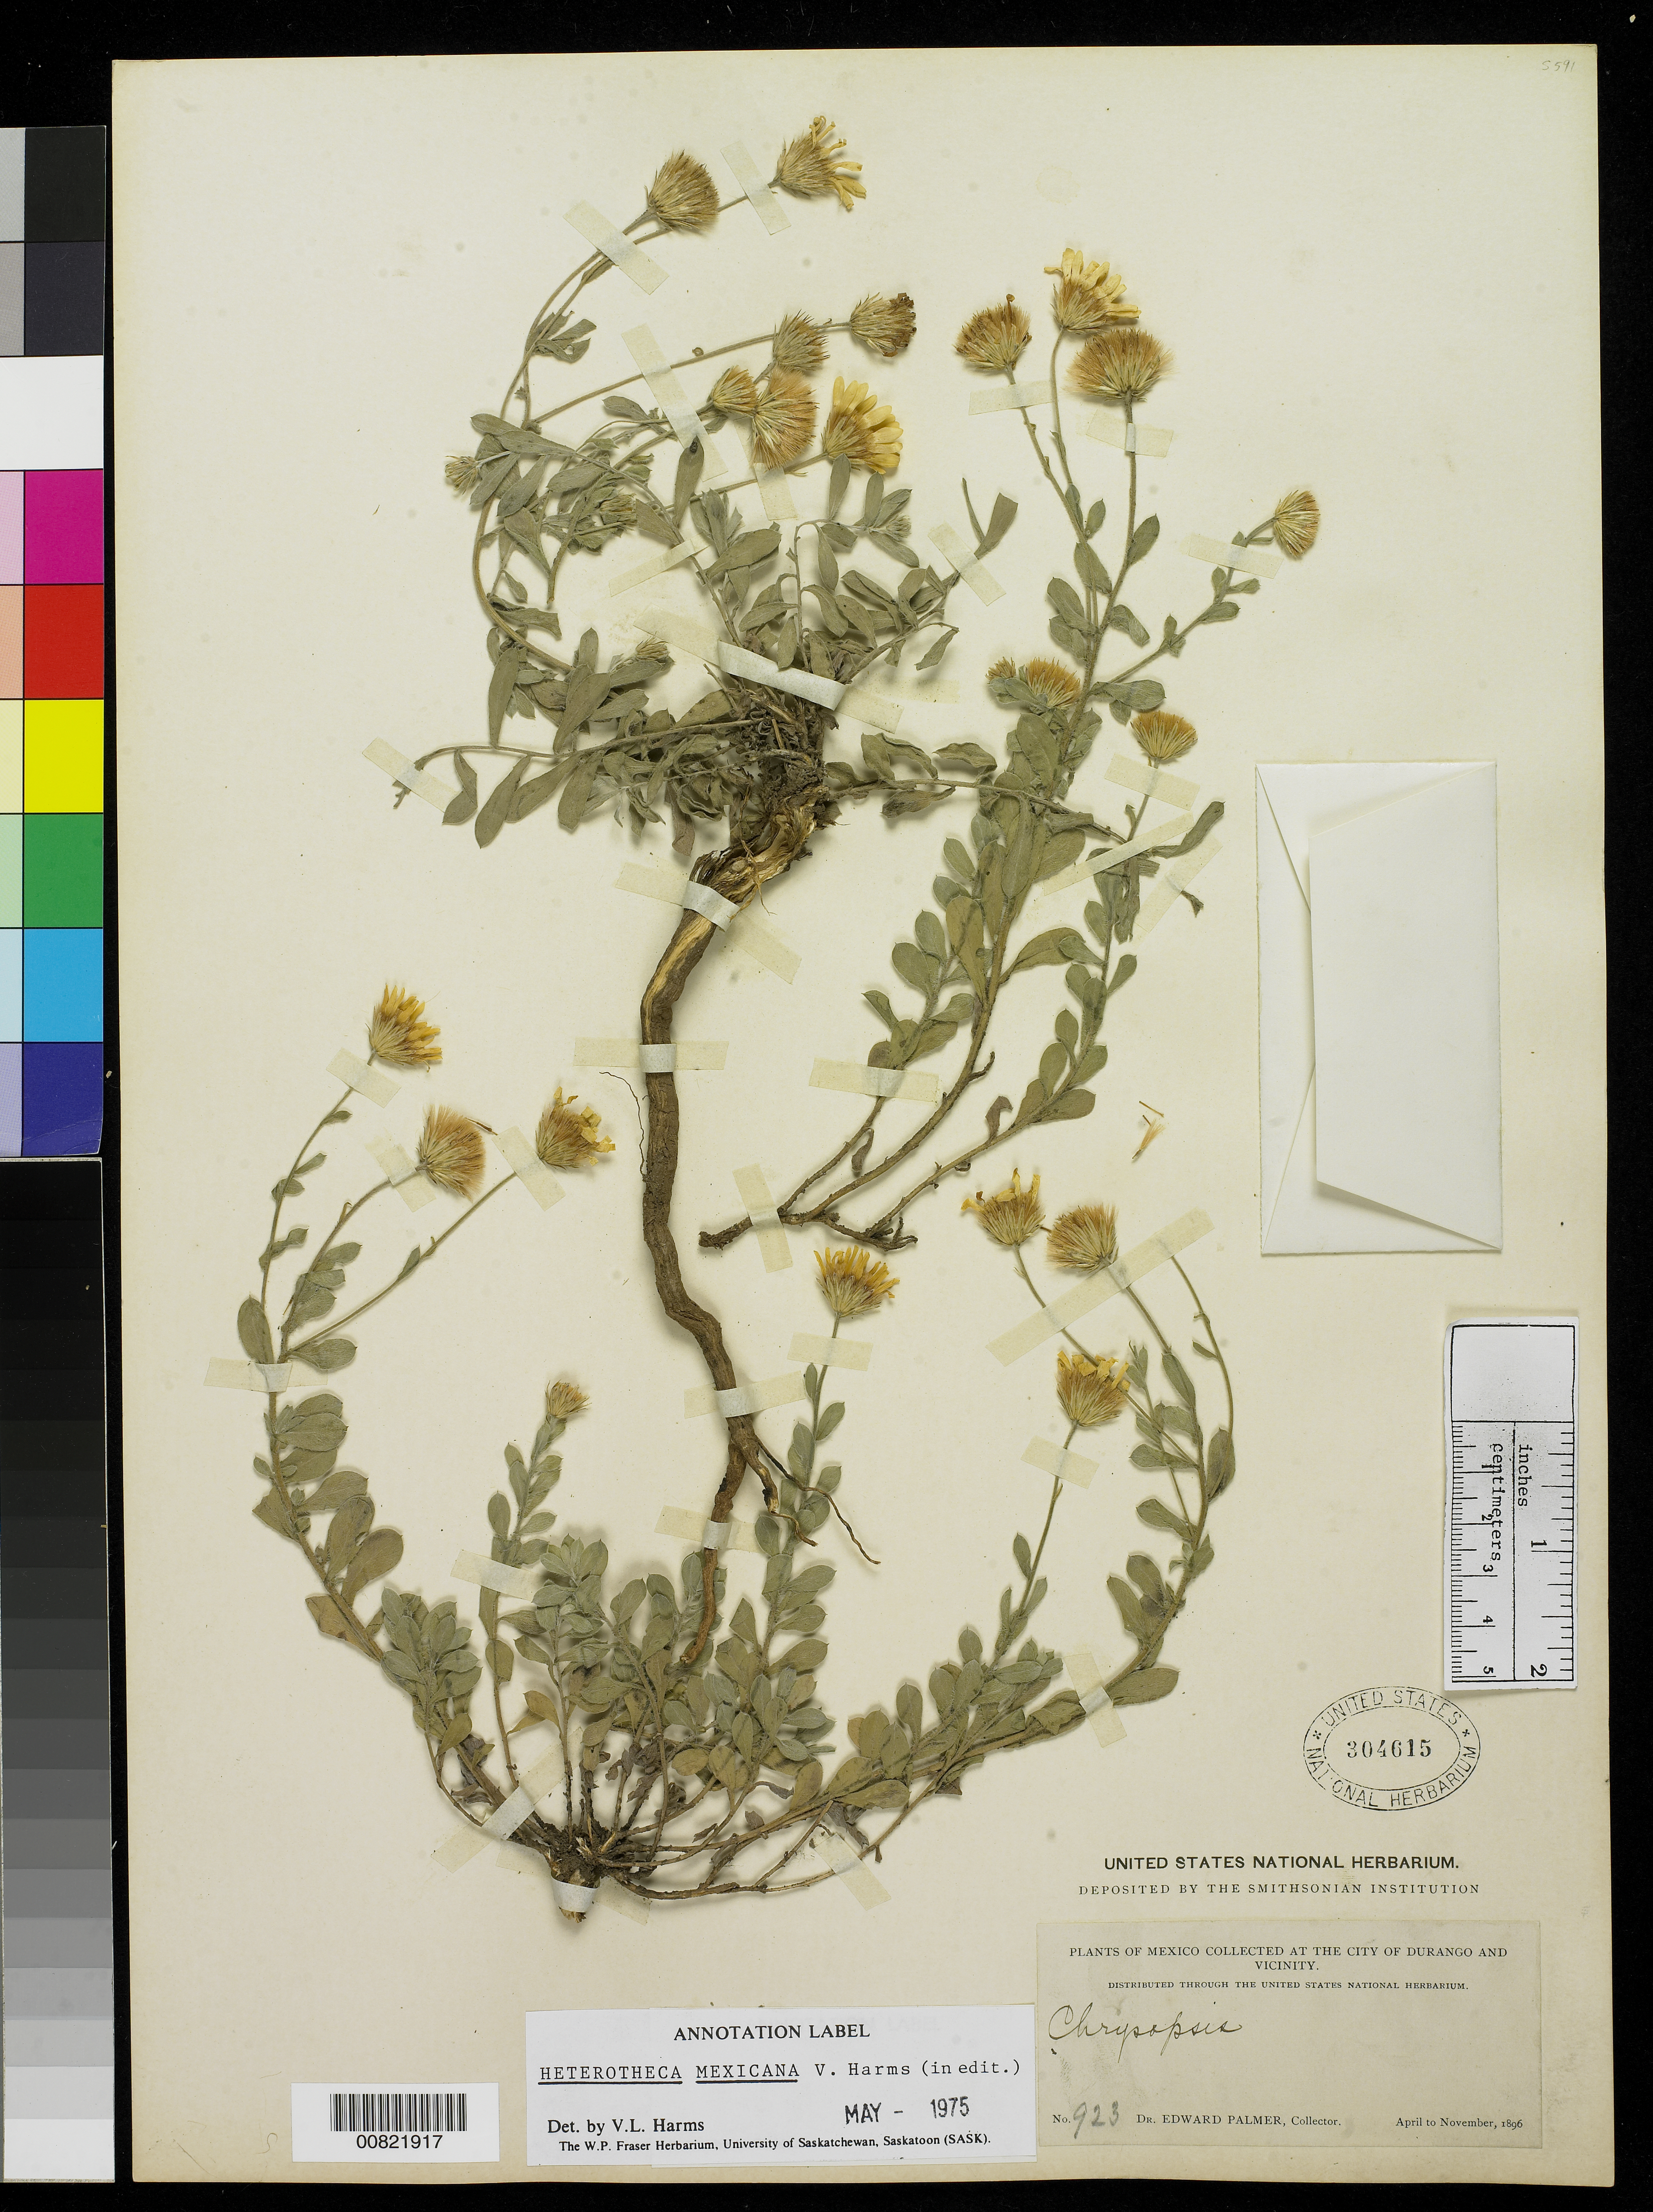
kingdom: Plantae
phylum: Tracheophyta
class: Magnoliopsida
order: Asterales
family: Asteraceae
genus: Heterotheca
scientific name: Heterotheca mexicana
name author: V.L. Harms ex B.L. Turner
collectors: E. Palmer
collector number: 923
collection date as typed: Apr 1896 to -- Nov 1896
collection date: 1896-04/1896-11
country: Mexico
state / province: Durango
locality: City of Durango and vicinity.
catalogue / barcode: US 304615